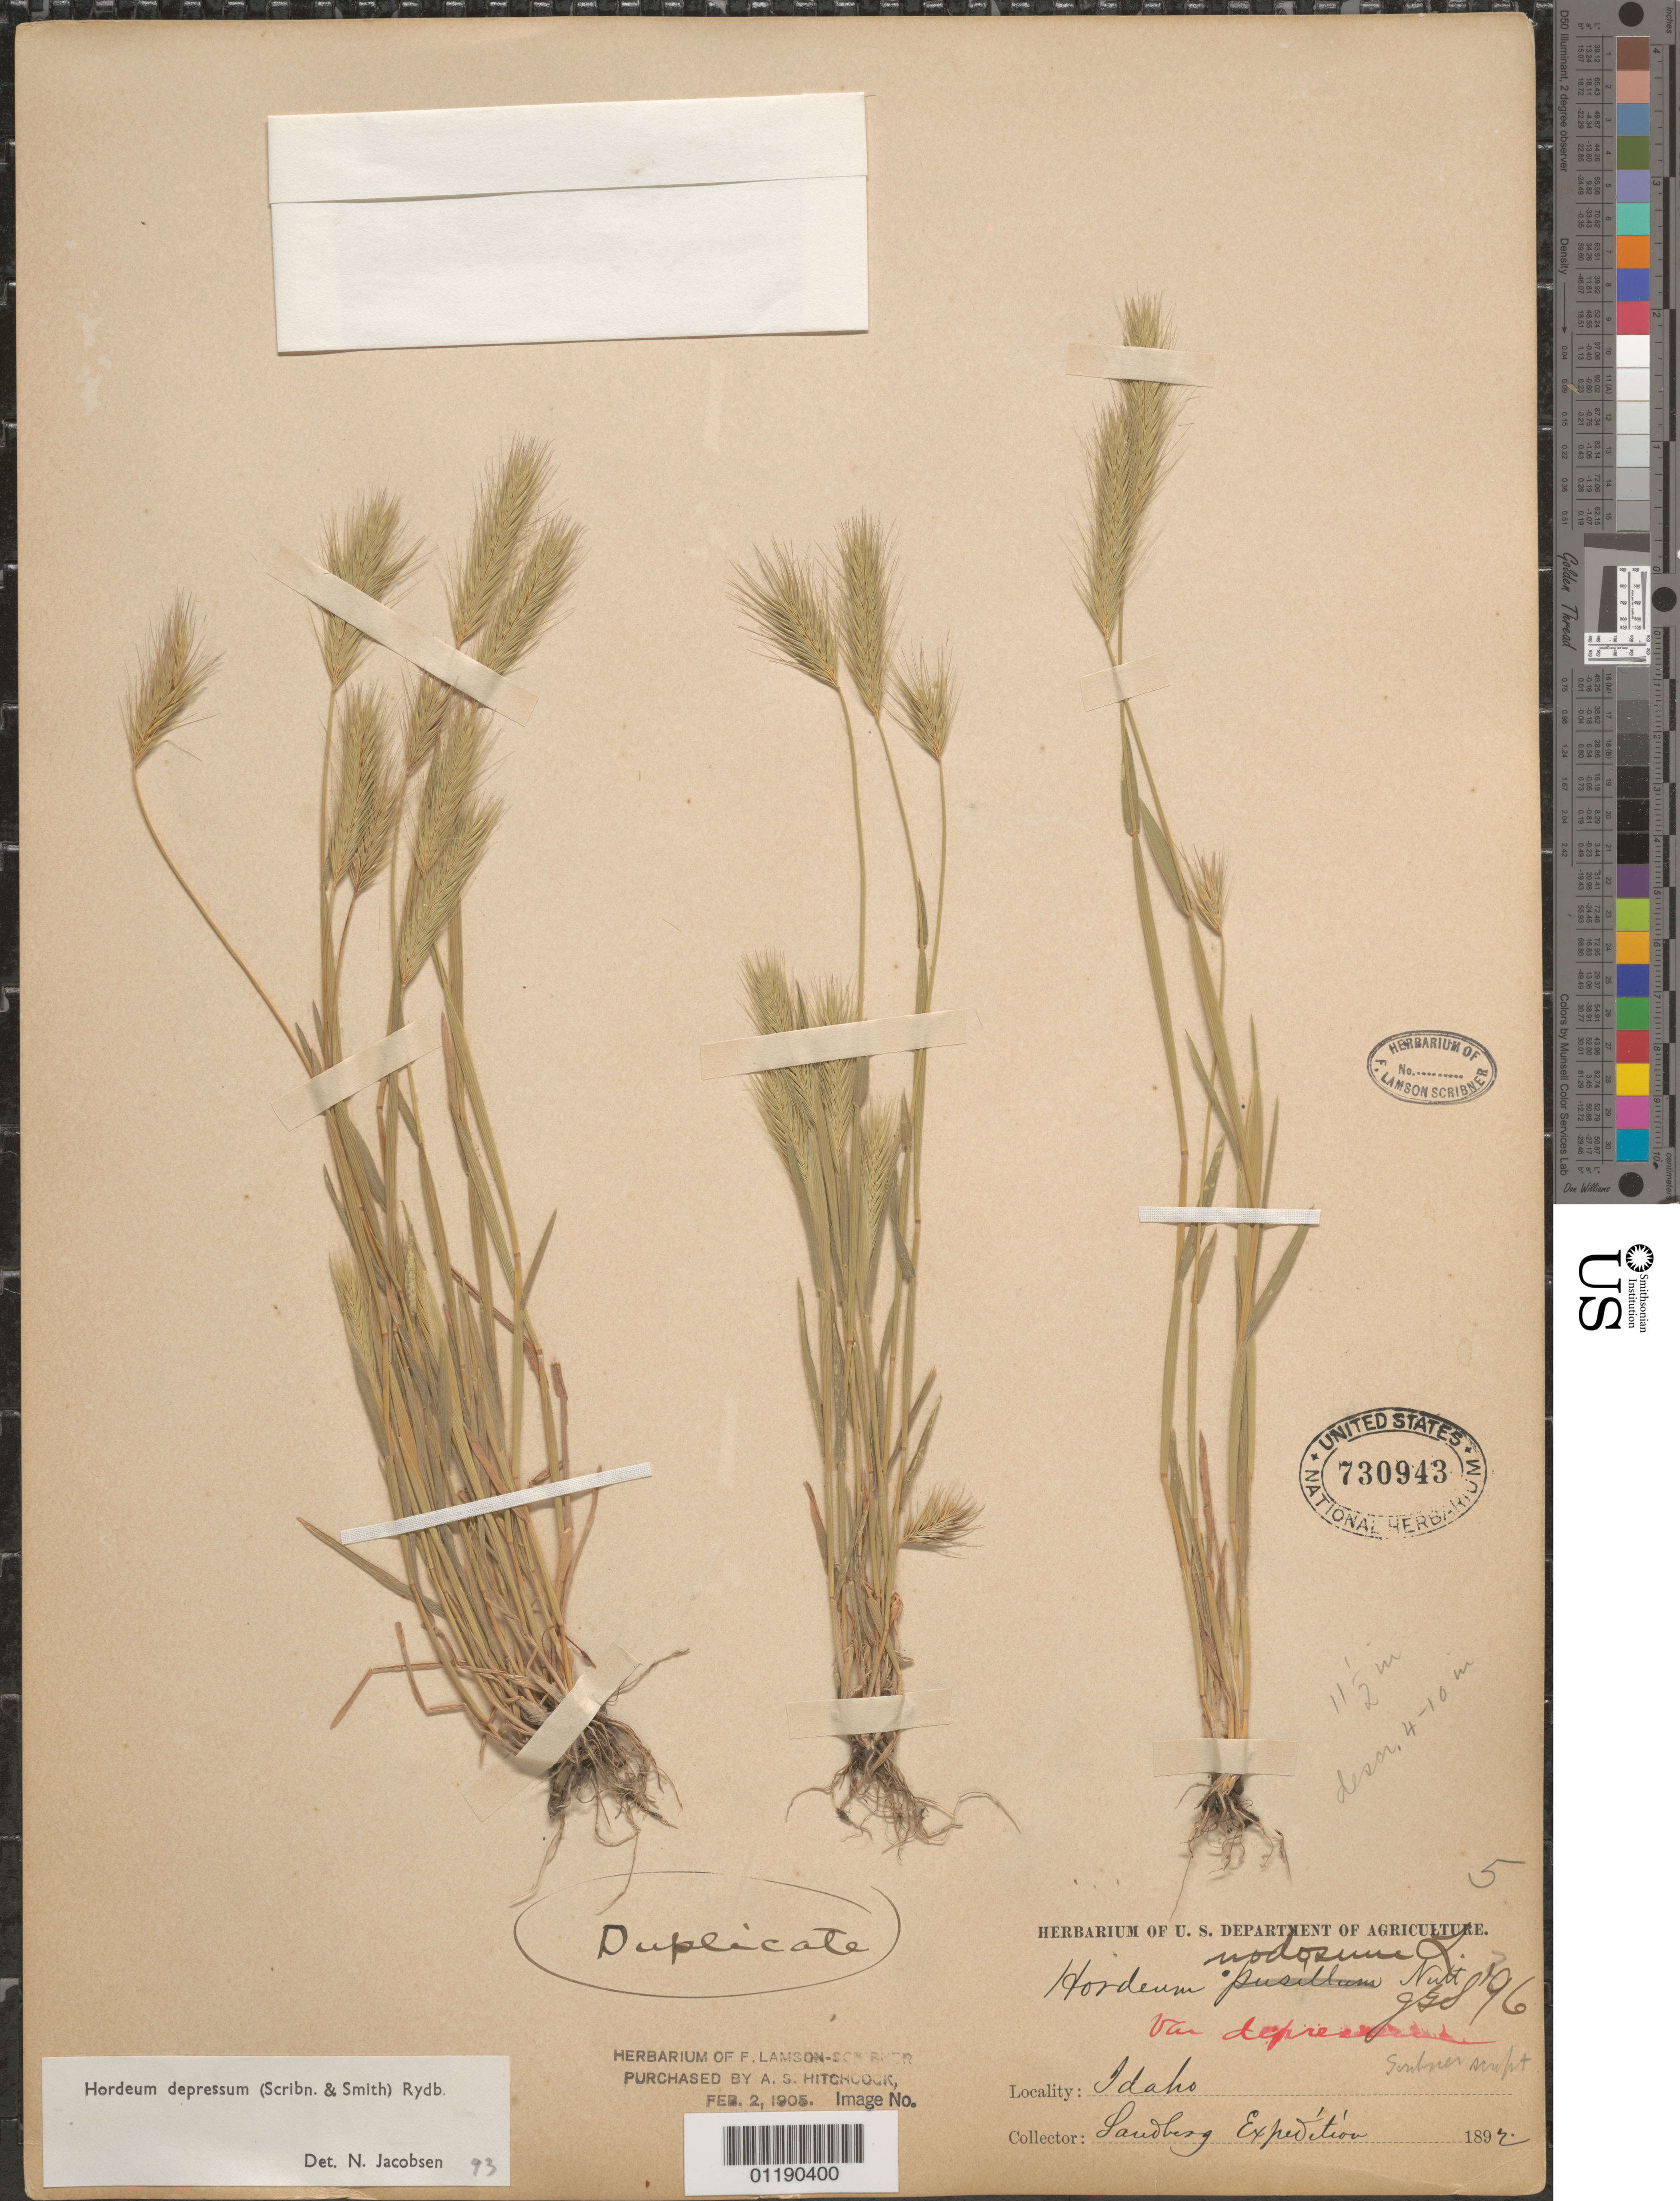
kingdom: Plantae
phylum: Tracheophyta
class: Liliopsida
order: Poales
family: Poaceae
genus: Hordeum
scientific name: Hordeum depressum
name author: (Scribn. & J.G. Sm.) Rydb.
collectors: J. H. Sandberg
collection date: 1892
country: United States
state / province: Idaho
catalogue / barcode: US 730943